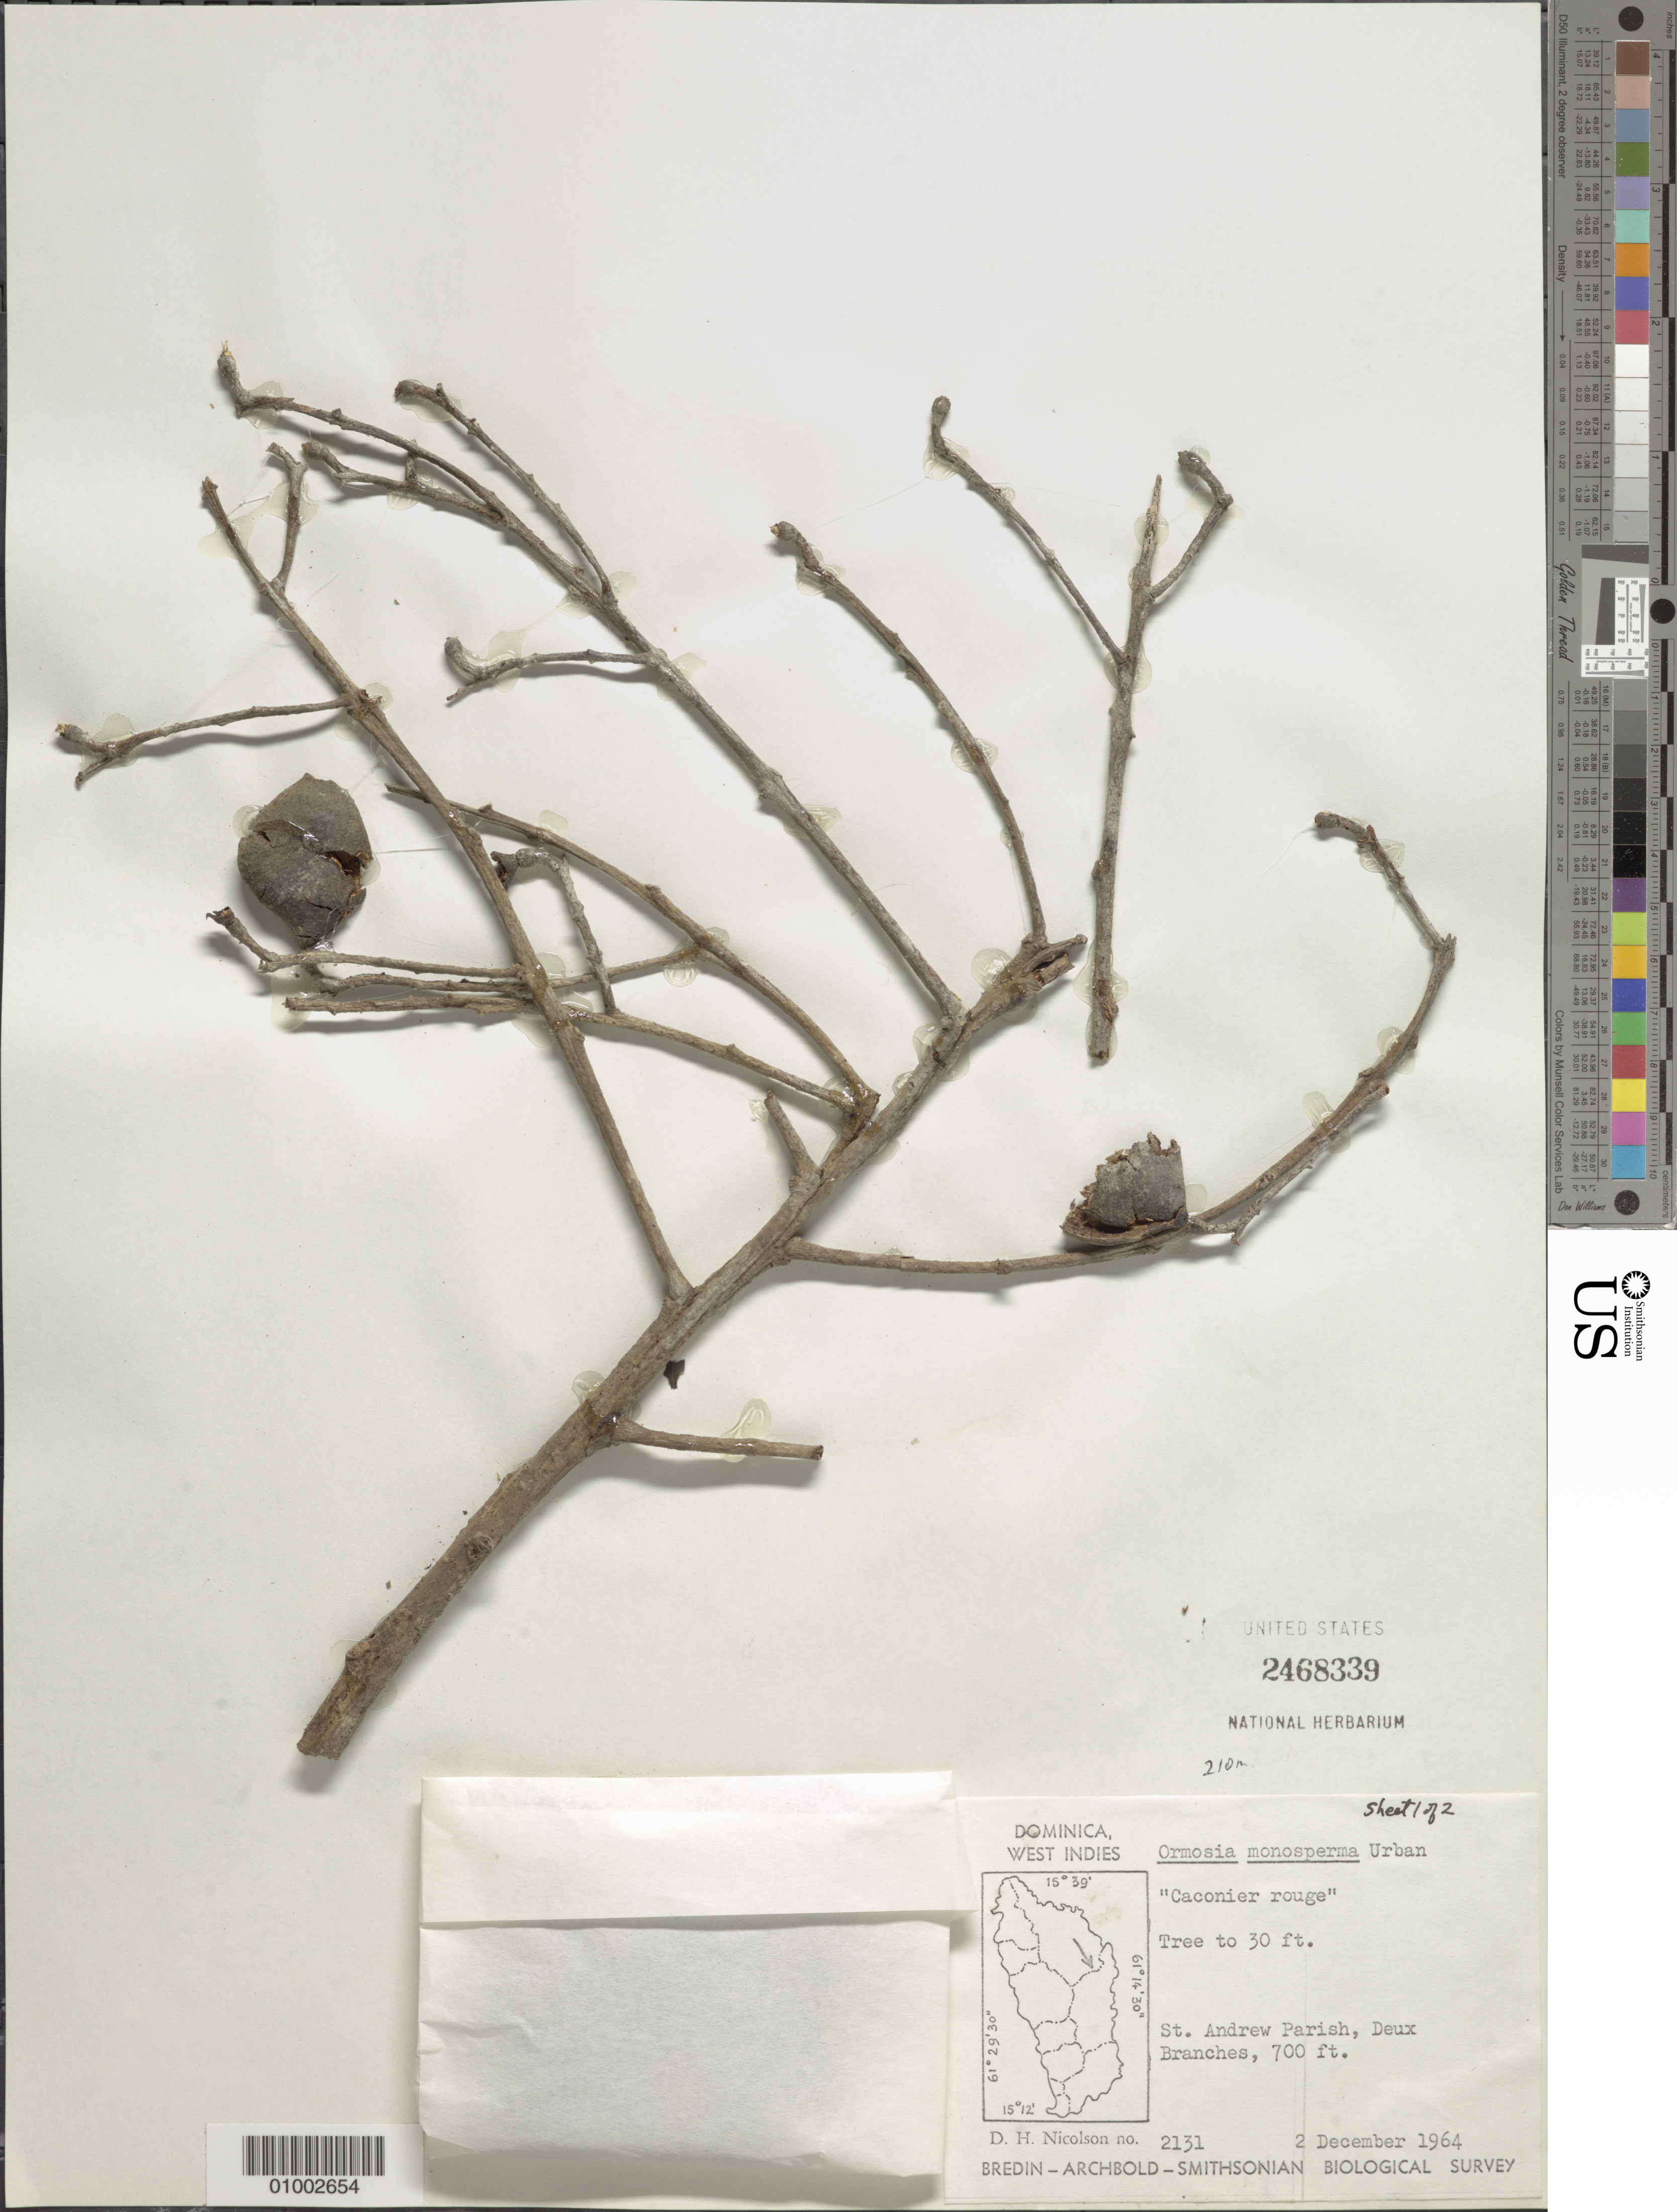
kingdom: Plantae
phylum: Tracheophyta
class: Magnoliopsida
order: Fabales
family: Fabaceae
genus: Ormosia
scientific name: Ormosia monosperma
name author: (Sw.) Urb.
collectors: D. H. Nicolson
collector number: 2131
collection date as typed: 02 Dec 1964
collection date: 1964-12-02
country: Dominica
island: Dominica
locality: St. Andrew Parish, Deux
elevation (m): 213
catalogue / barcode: US 2468339